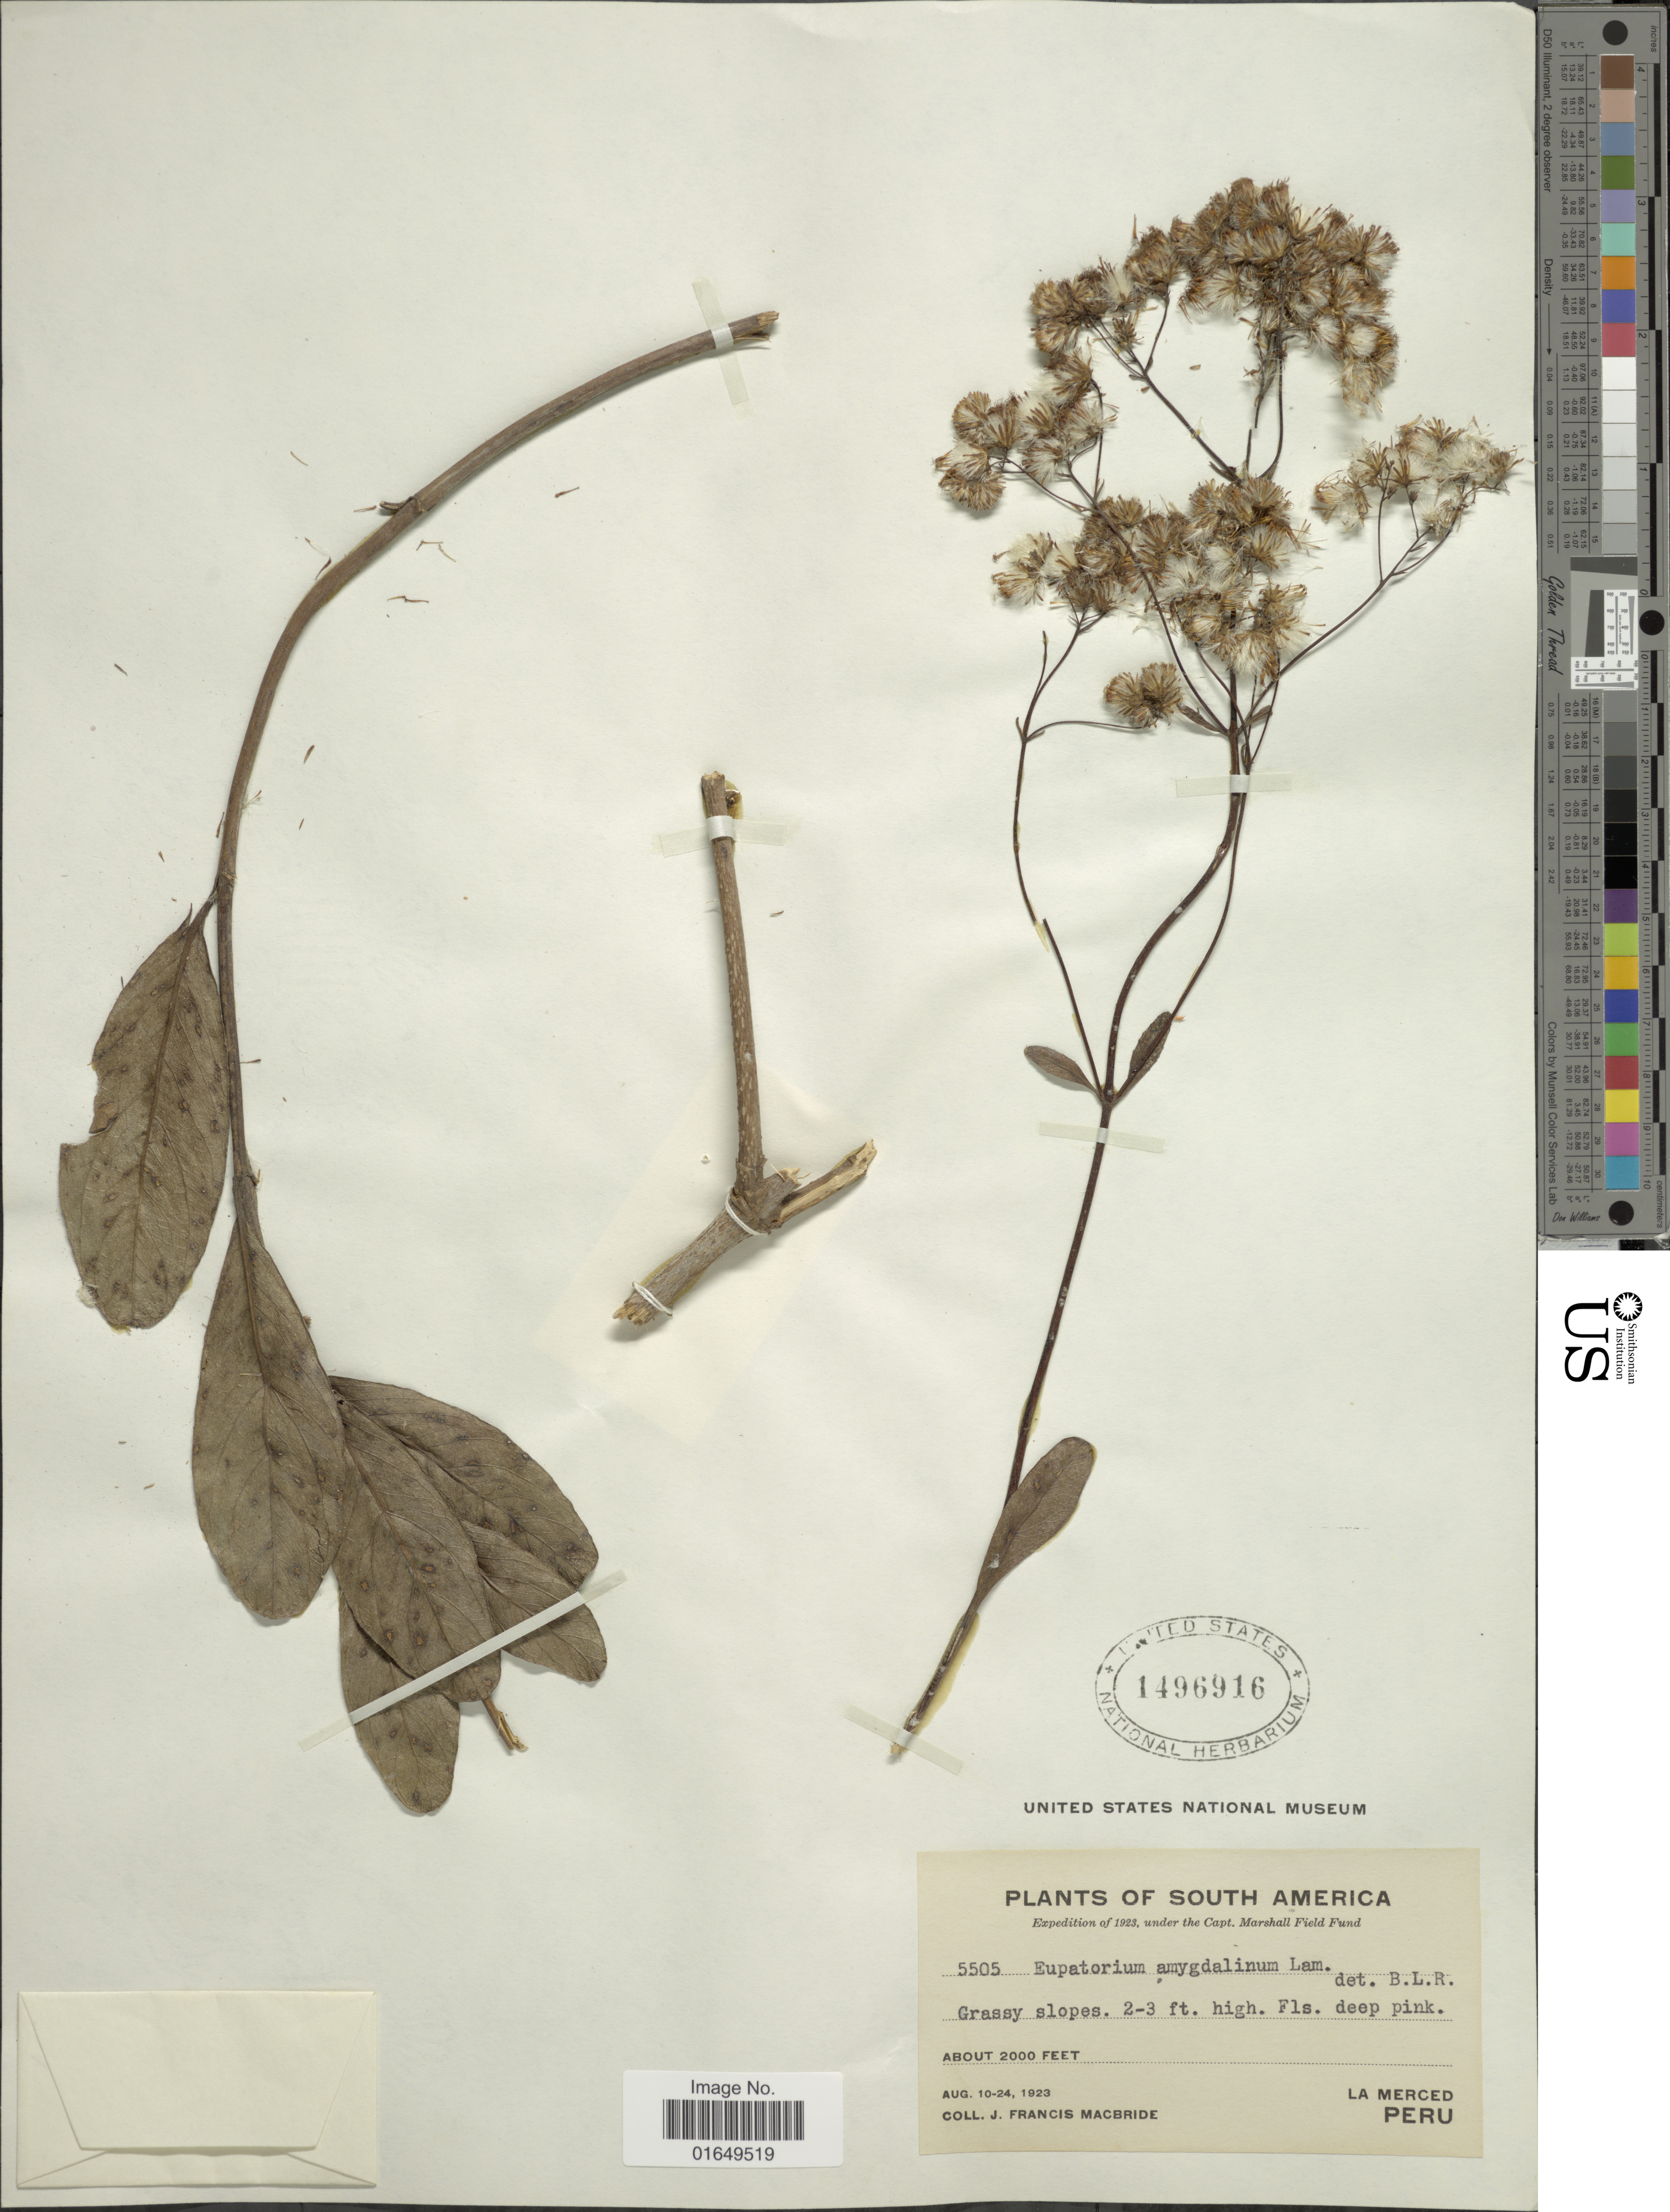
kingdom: Plantae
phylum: Tracheophyta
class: Magnoliopsida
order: Asterales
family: Asteraceae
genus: Ayapana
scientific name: Ayapana amygdalina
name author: (Lam.) R.M. King & H. Rob.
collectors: J. F. Macbride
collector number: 5505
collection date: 1923-08-10/1923-08-24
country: Peru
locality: La Merced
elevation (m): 610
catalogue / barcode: US 1496916